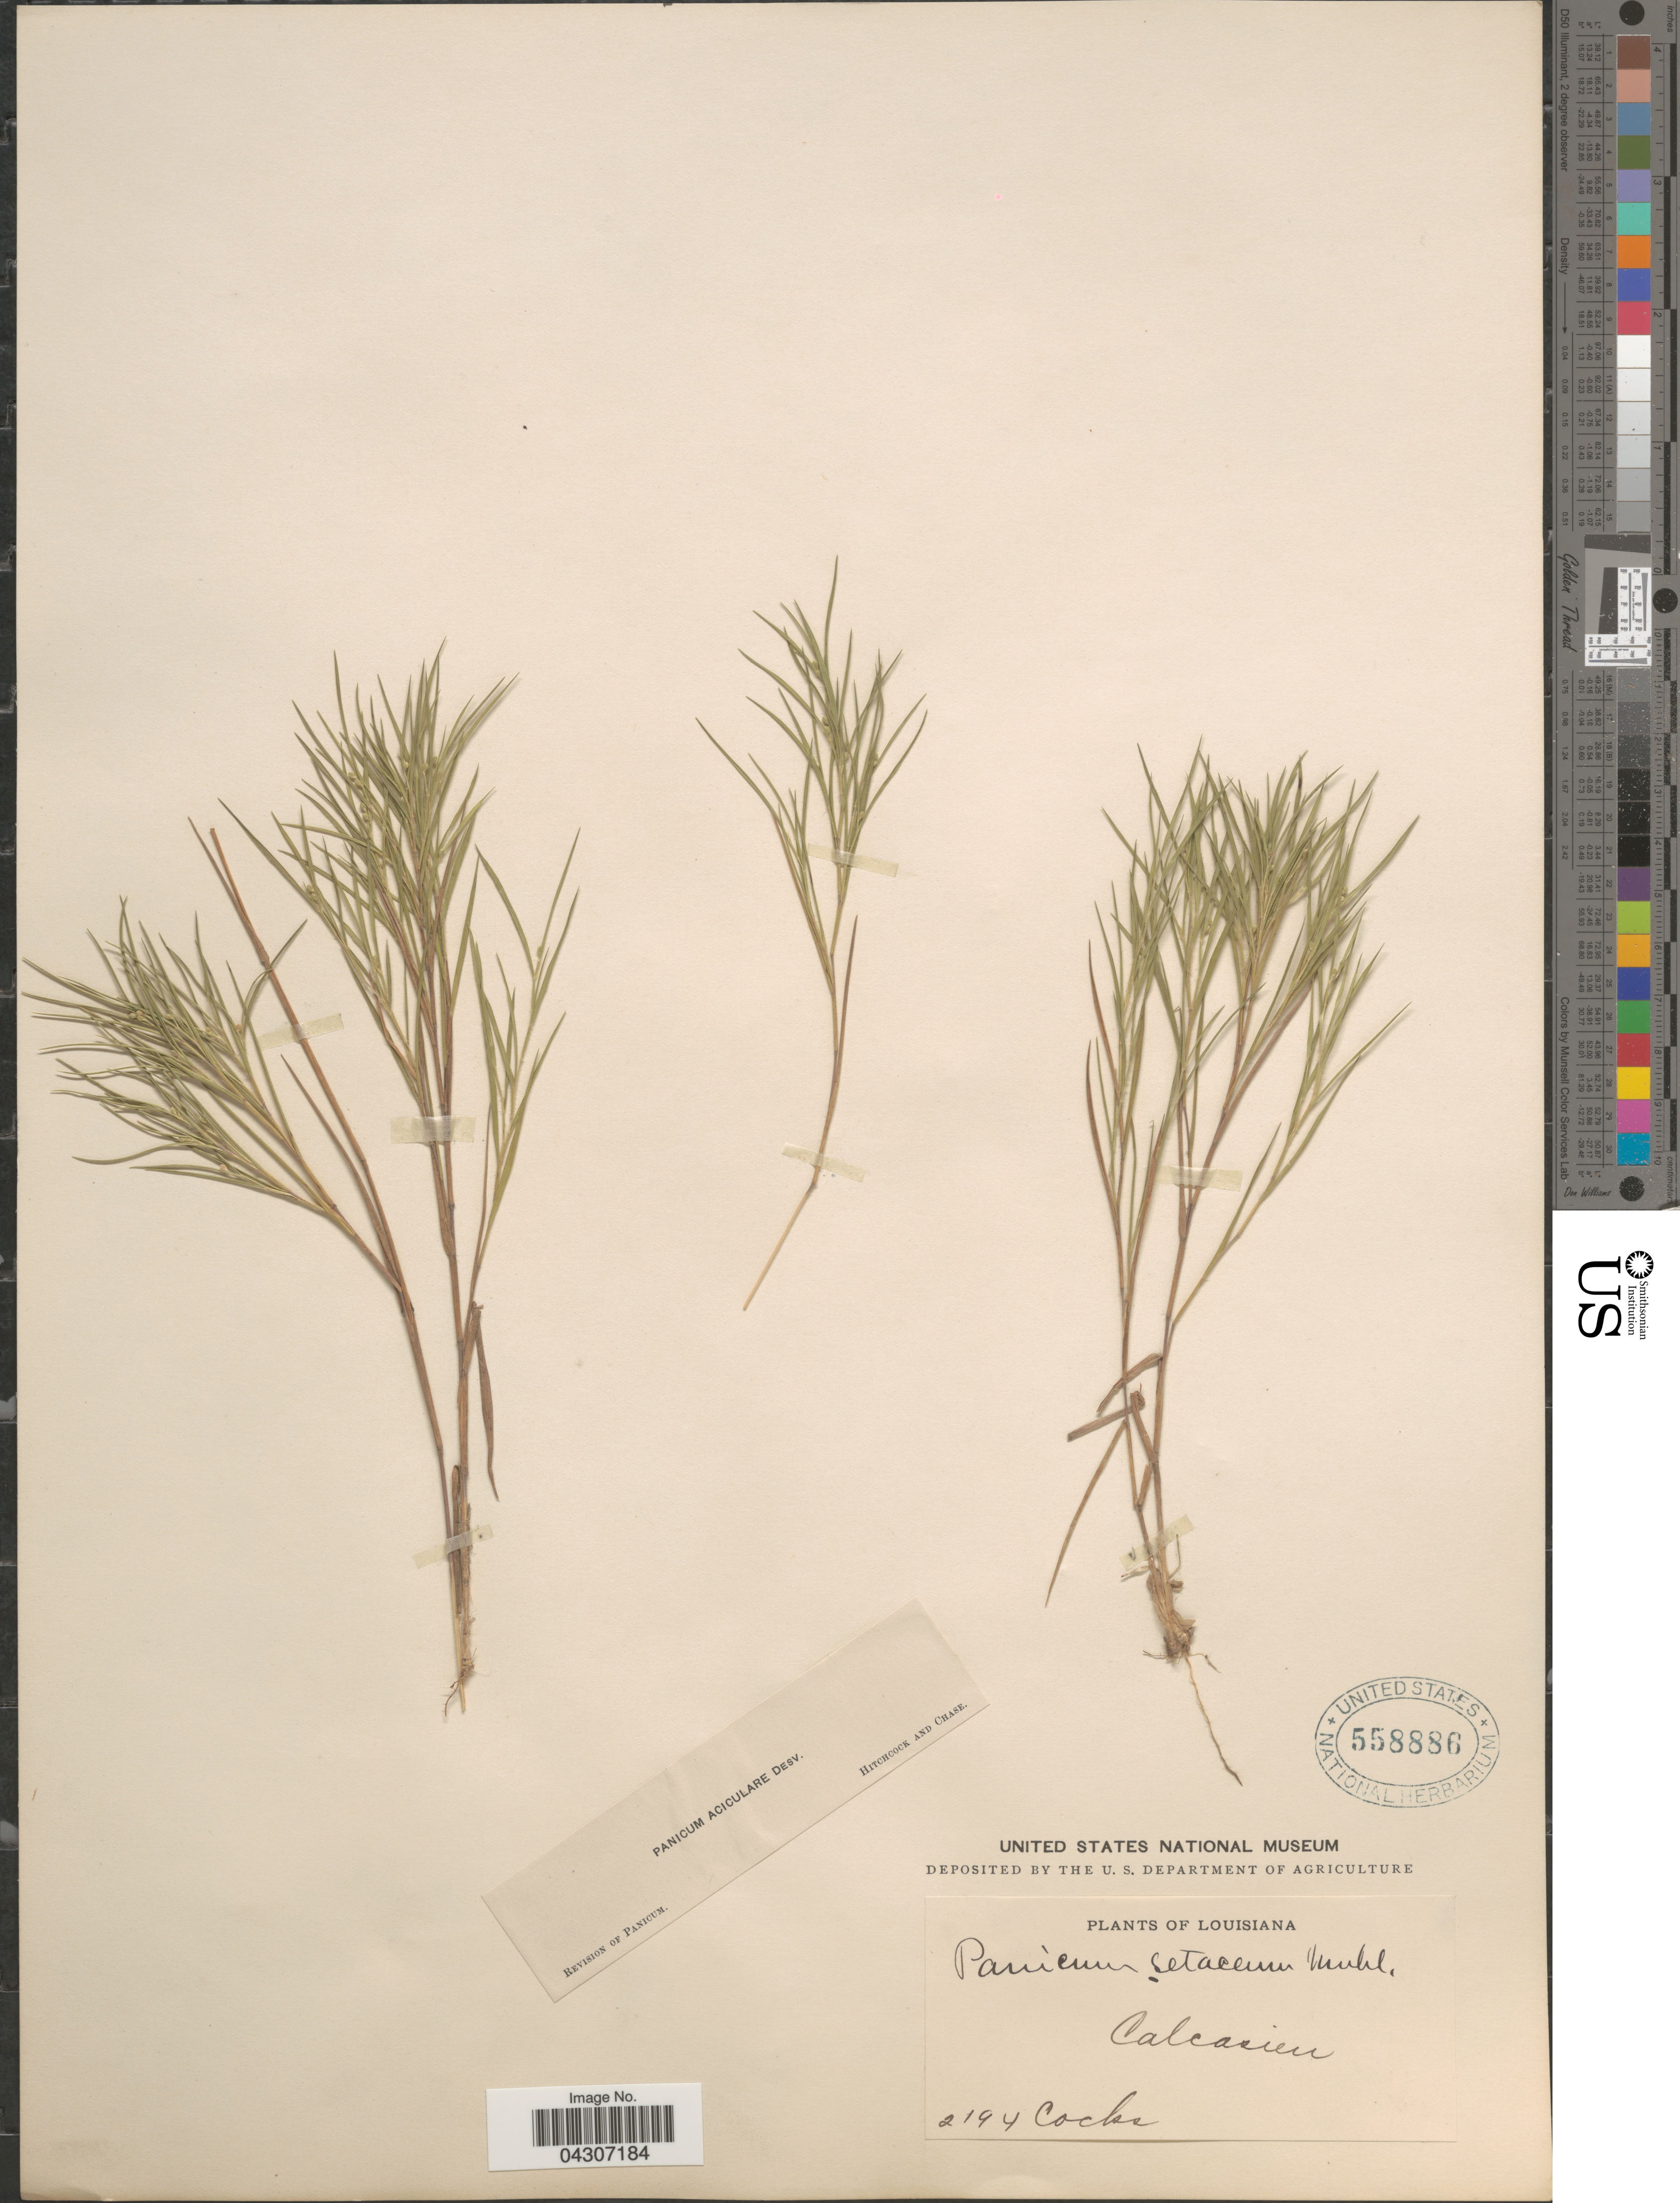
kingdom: Plantae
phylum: Tracheophyta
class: Liliopsida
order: Poales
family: Poaceae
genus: Dichanthelium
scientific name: Dichanthelium aciculare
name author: (Desv. ex Poir.) Gould & C.A. Clark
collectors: Cocks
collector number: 2194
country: United States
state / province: Louisiana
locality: Calcasieu.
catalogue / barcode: US 558886